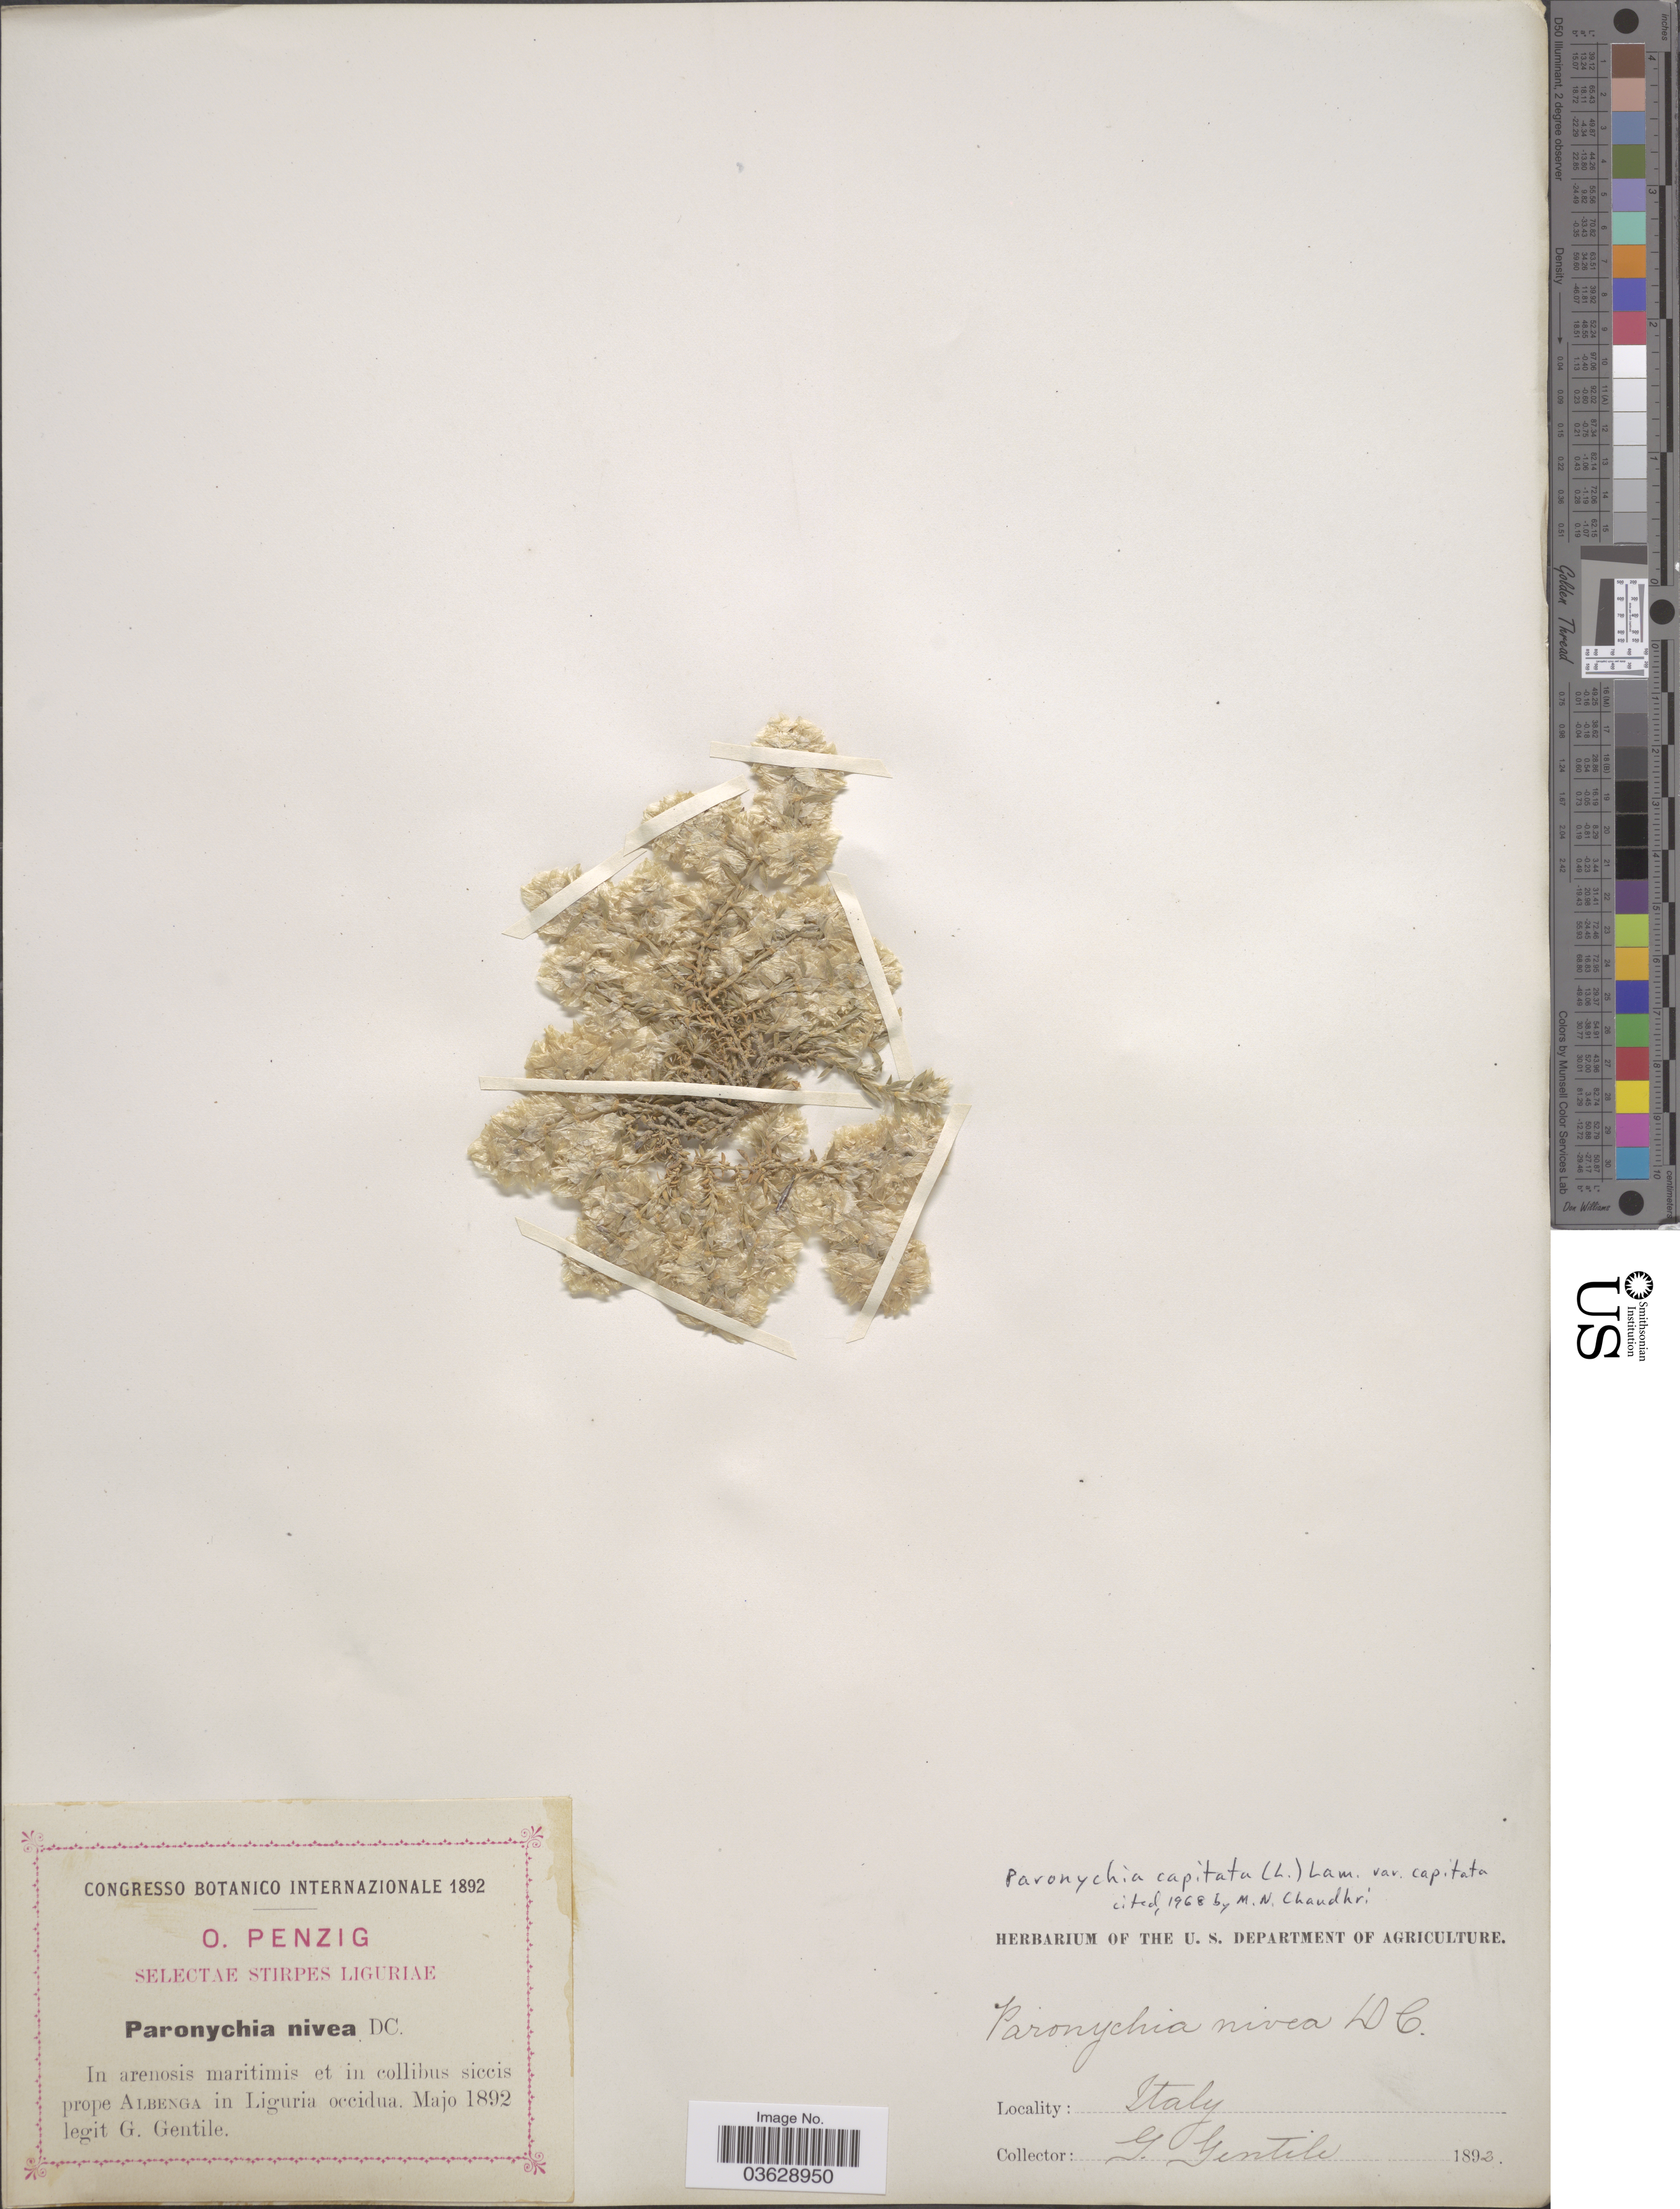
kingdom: Plantae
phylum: Tracheophyta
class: Magnoliopsida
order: Caryophyllales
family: Caryophyllaceae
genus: Paronychia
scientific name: Paronychia capitata var. capitata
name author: (L.) Lam.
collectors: G. Gentile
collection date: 1892-05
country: Italy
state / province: Liguria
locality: In arenosis maritimis et in collibus siccis prope Albenga in Liguria occidua.